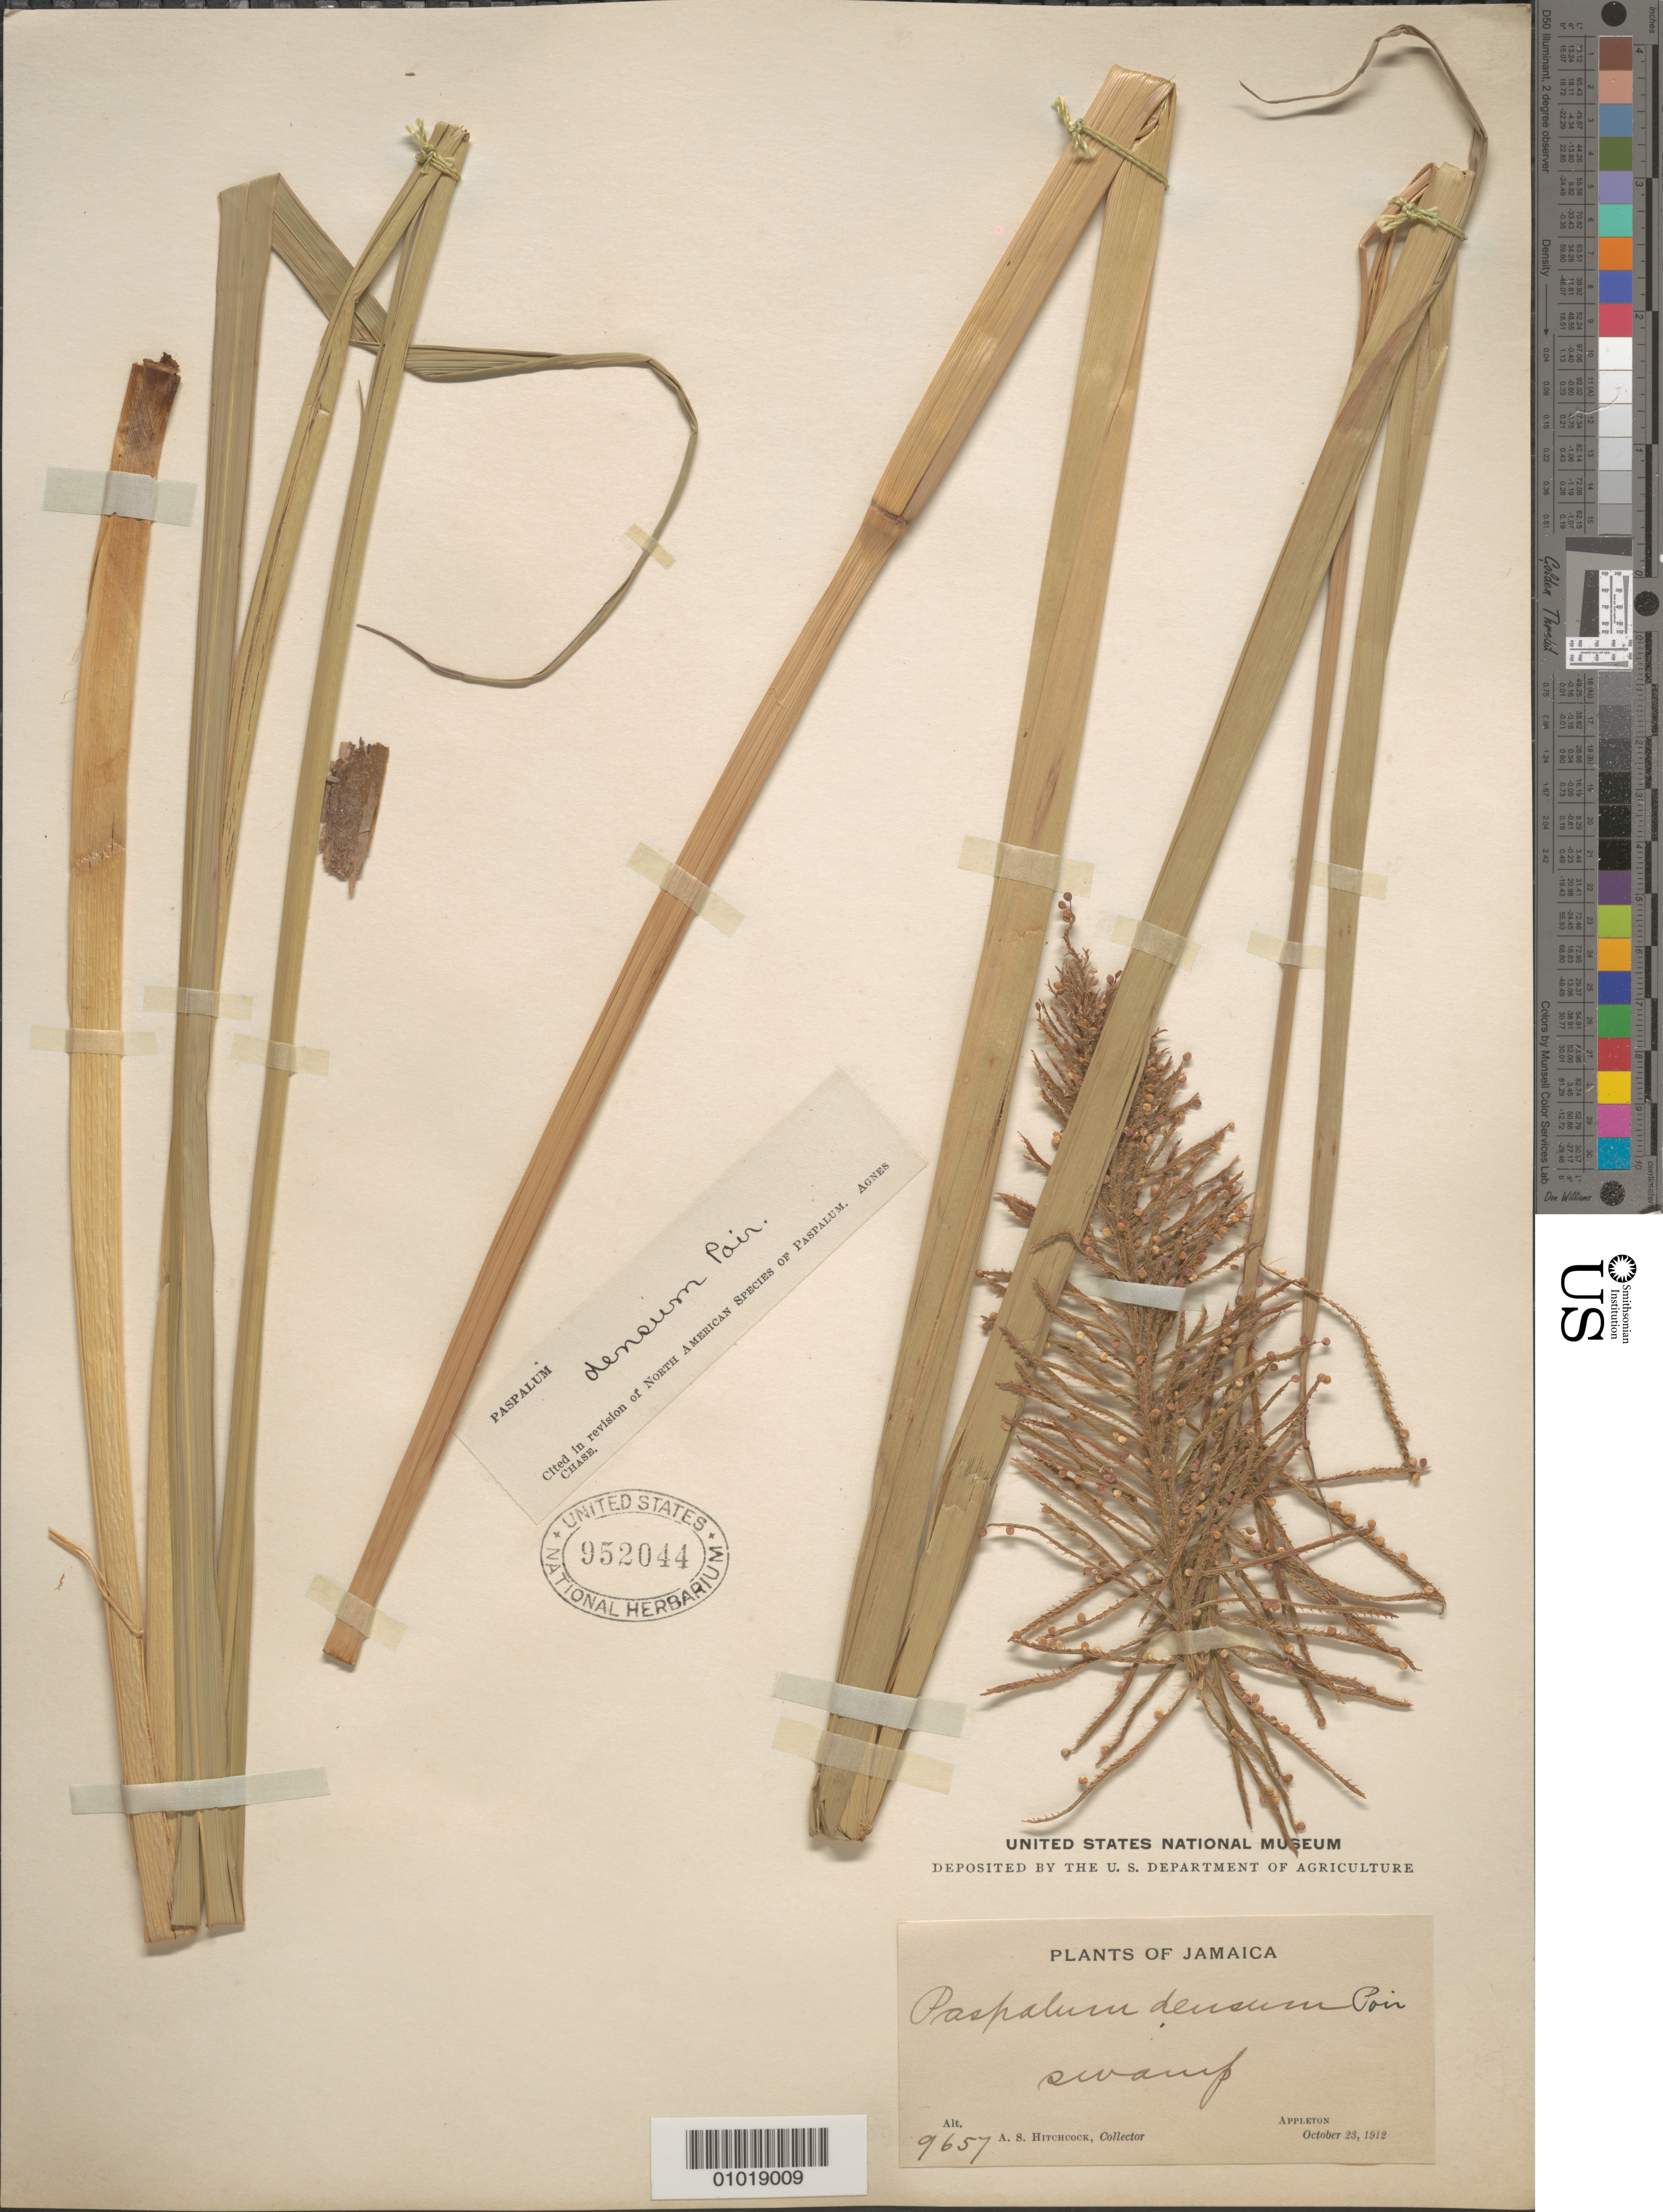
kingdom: Plantae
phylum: Tracheophyta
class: Liliopsida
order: Poales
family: Poaceae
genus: Paspalum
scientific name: Paspalum densum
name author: Poir.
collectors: A. S. Hitchcock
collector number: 9657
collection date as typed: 23 Oct 1912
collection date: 1912-10-23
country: Jamaica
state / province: Trelawny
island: Jamaica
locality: Appleton: In either Trelawny or St. Elizabeth prov.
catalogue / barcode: US 952044